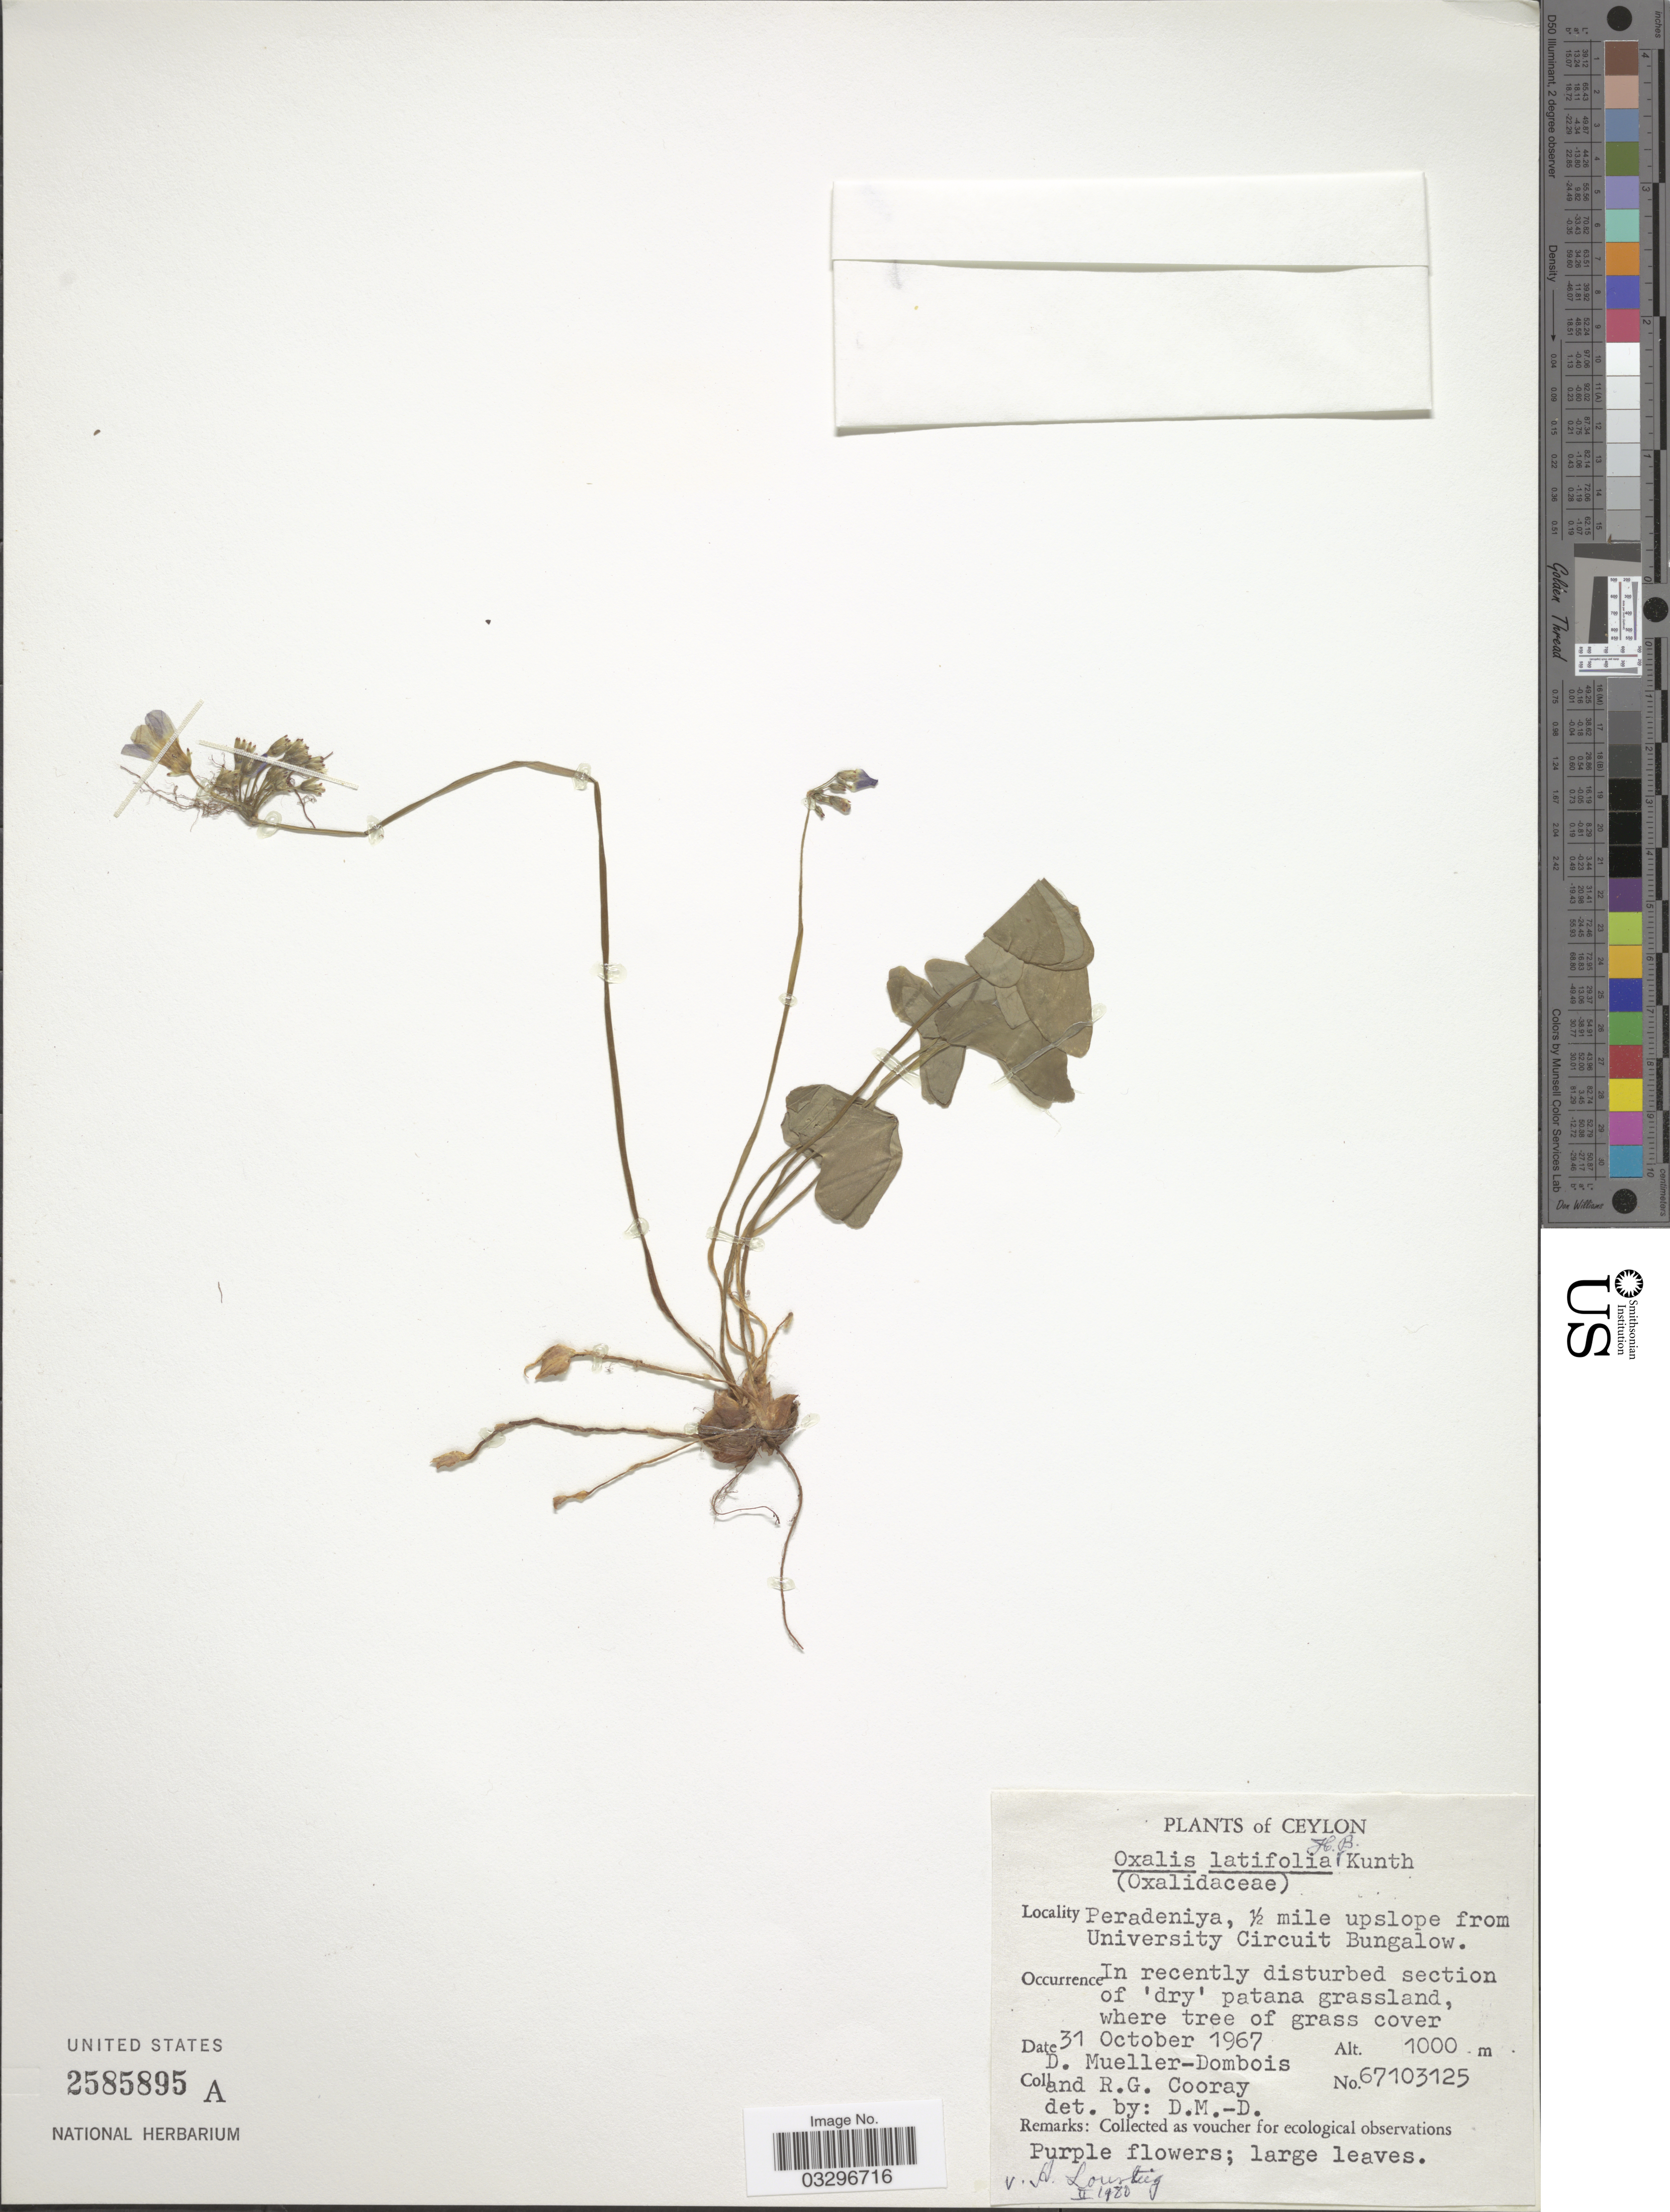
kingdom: Plantae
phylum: Tracheophyta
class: Magnoliopsida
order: Oxalidales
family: Oxalidaceae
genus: Oxalis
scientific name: Oxalis latifolia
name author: Kunth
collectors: D. Mueller-Dombois & R. Cooray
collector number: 67103125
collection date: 1967-10-31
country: Sri Lanka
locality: Ceylon, Peradenoya, ½ mile upslope from University Circuit Bungalow.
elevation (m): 1000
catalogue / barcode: US 2585895A